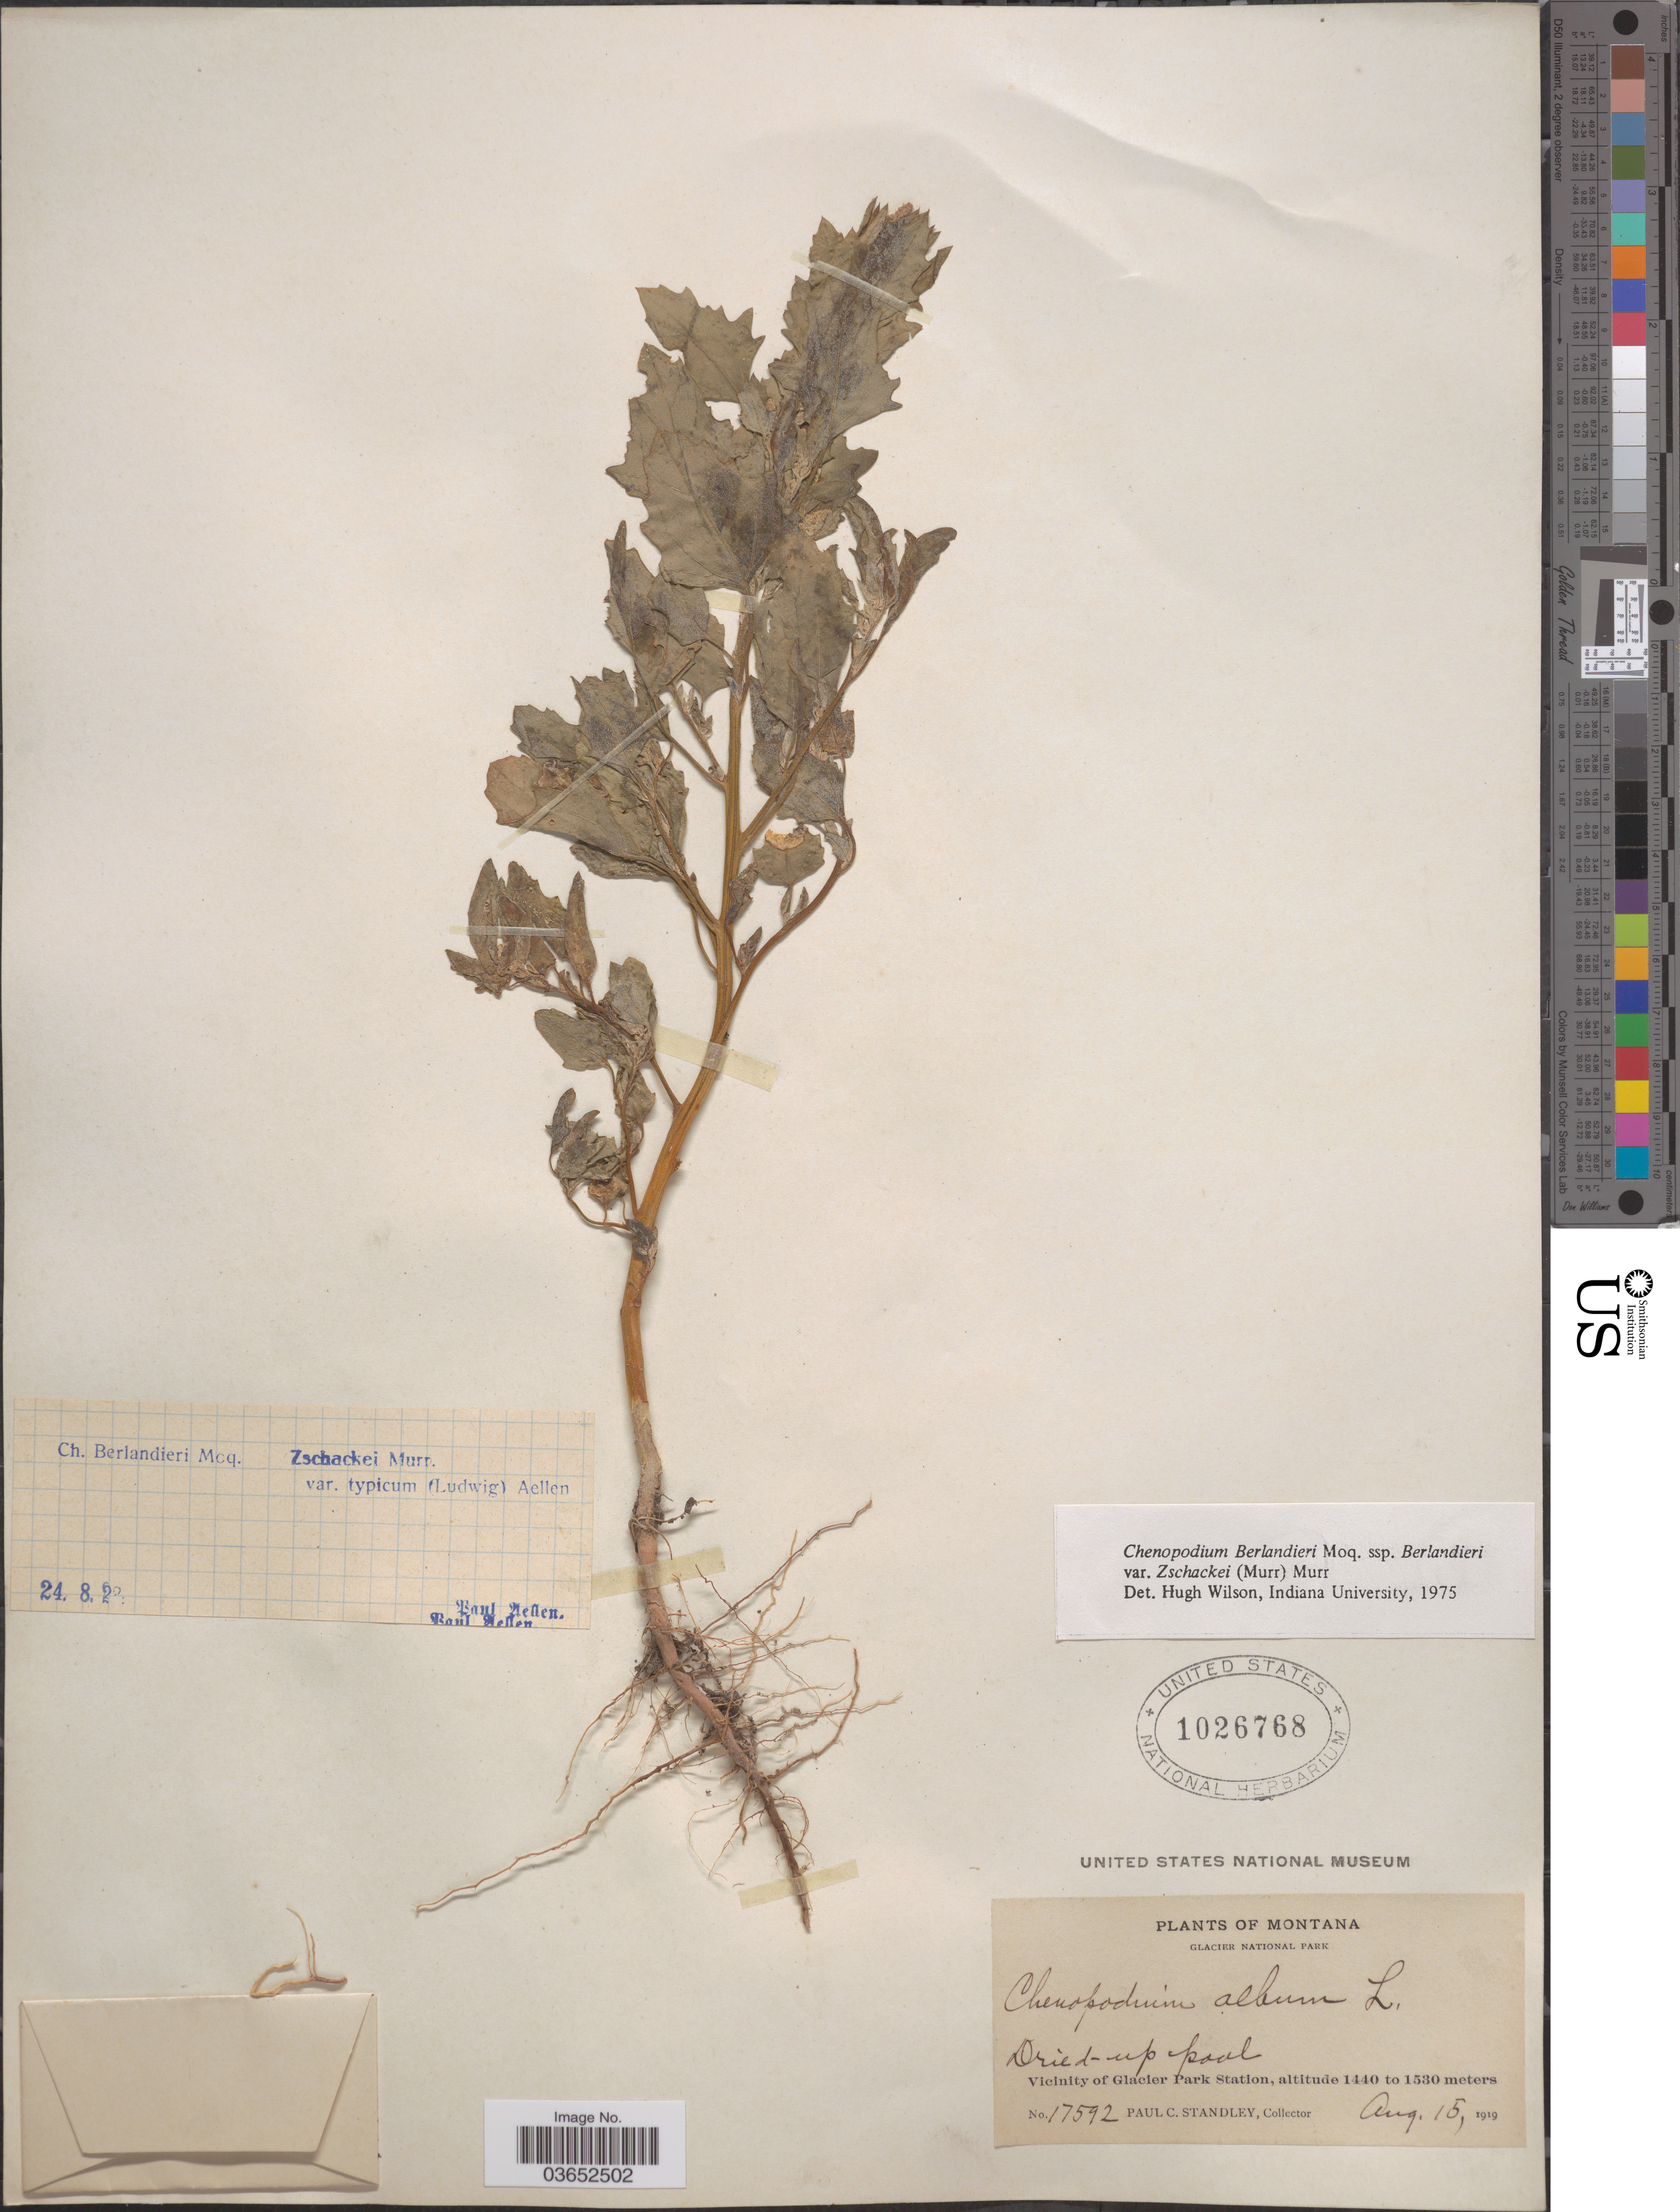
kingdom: Plantae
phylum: Tracheophyta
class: Magnoliopsida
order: Caryophyllales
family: Amaranthaceae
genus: Chenopodium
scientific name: Chenopodium berlandieri var. zschackei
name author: (Murr.) Murr.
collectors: P. C. Standley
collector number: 17592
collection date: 1919-08-15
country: United States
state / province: Montana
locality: Glacier National Park. Vicinity of Glacier Park Station.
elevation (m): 1440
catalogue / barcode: US 1026768